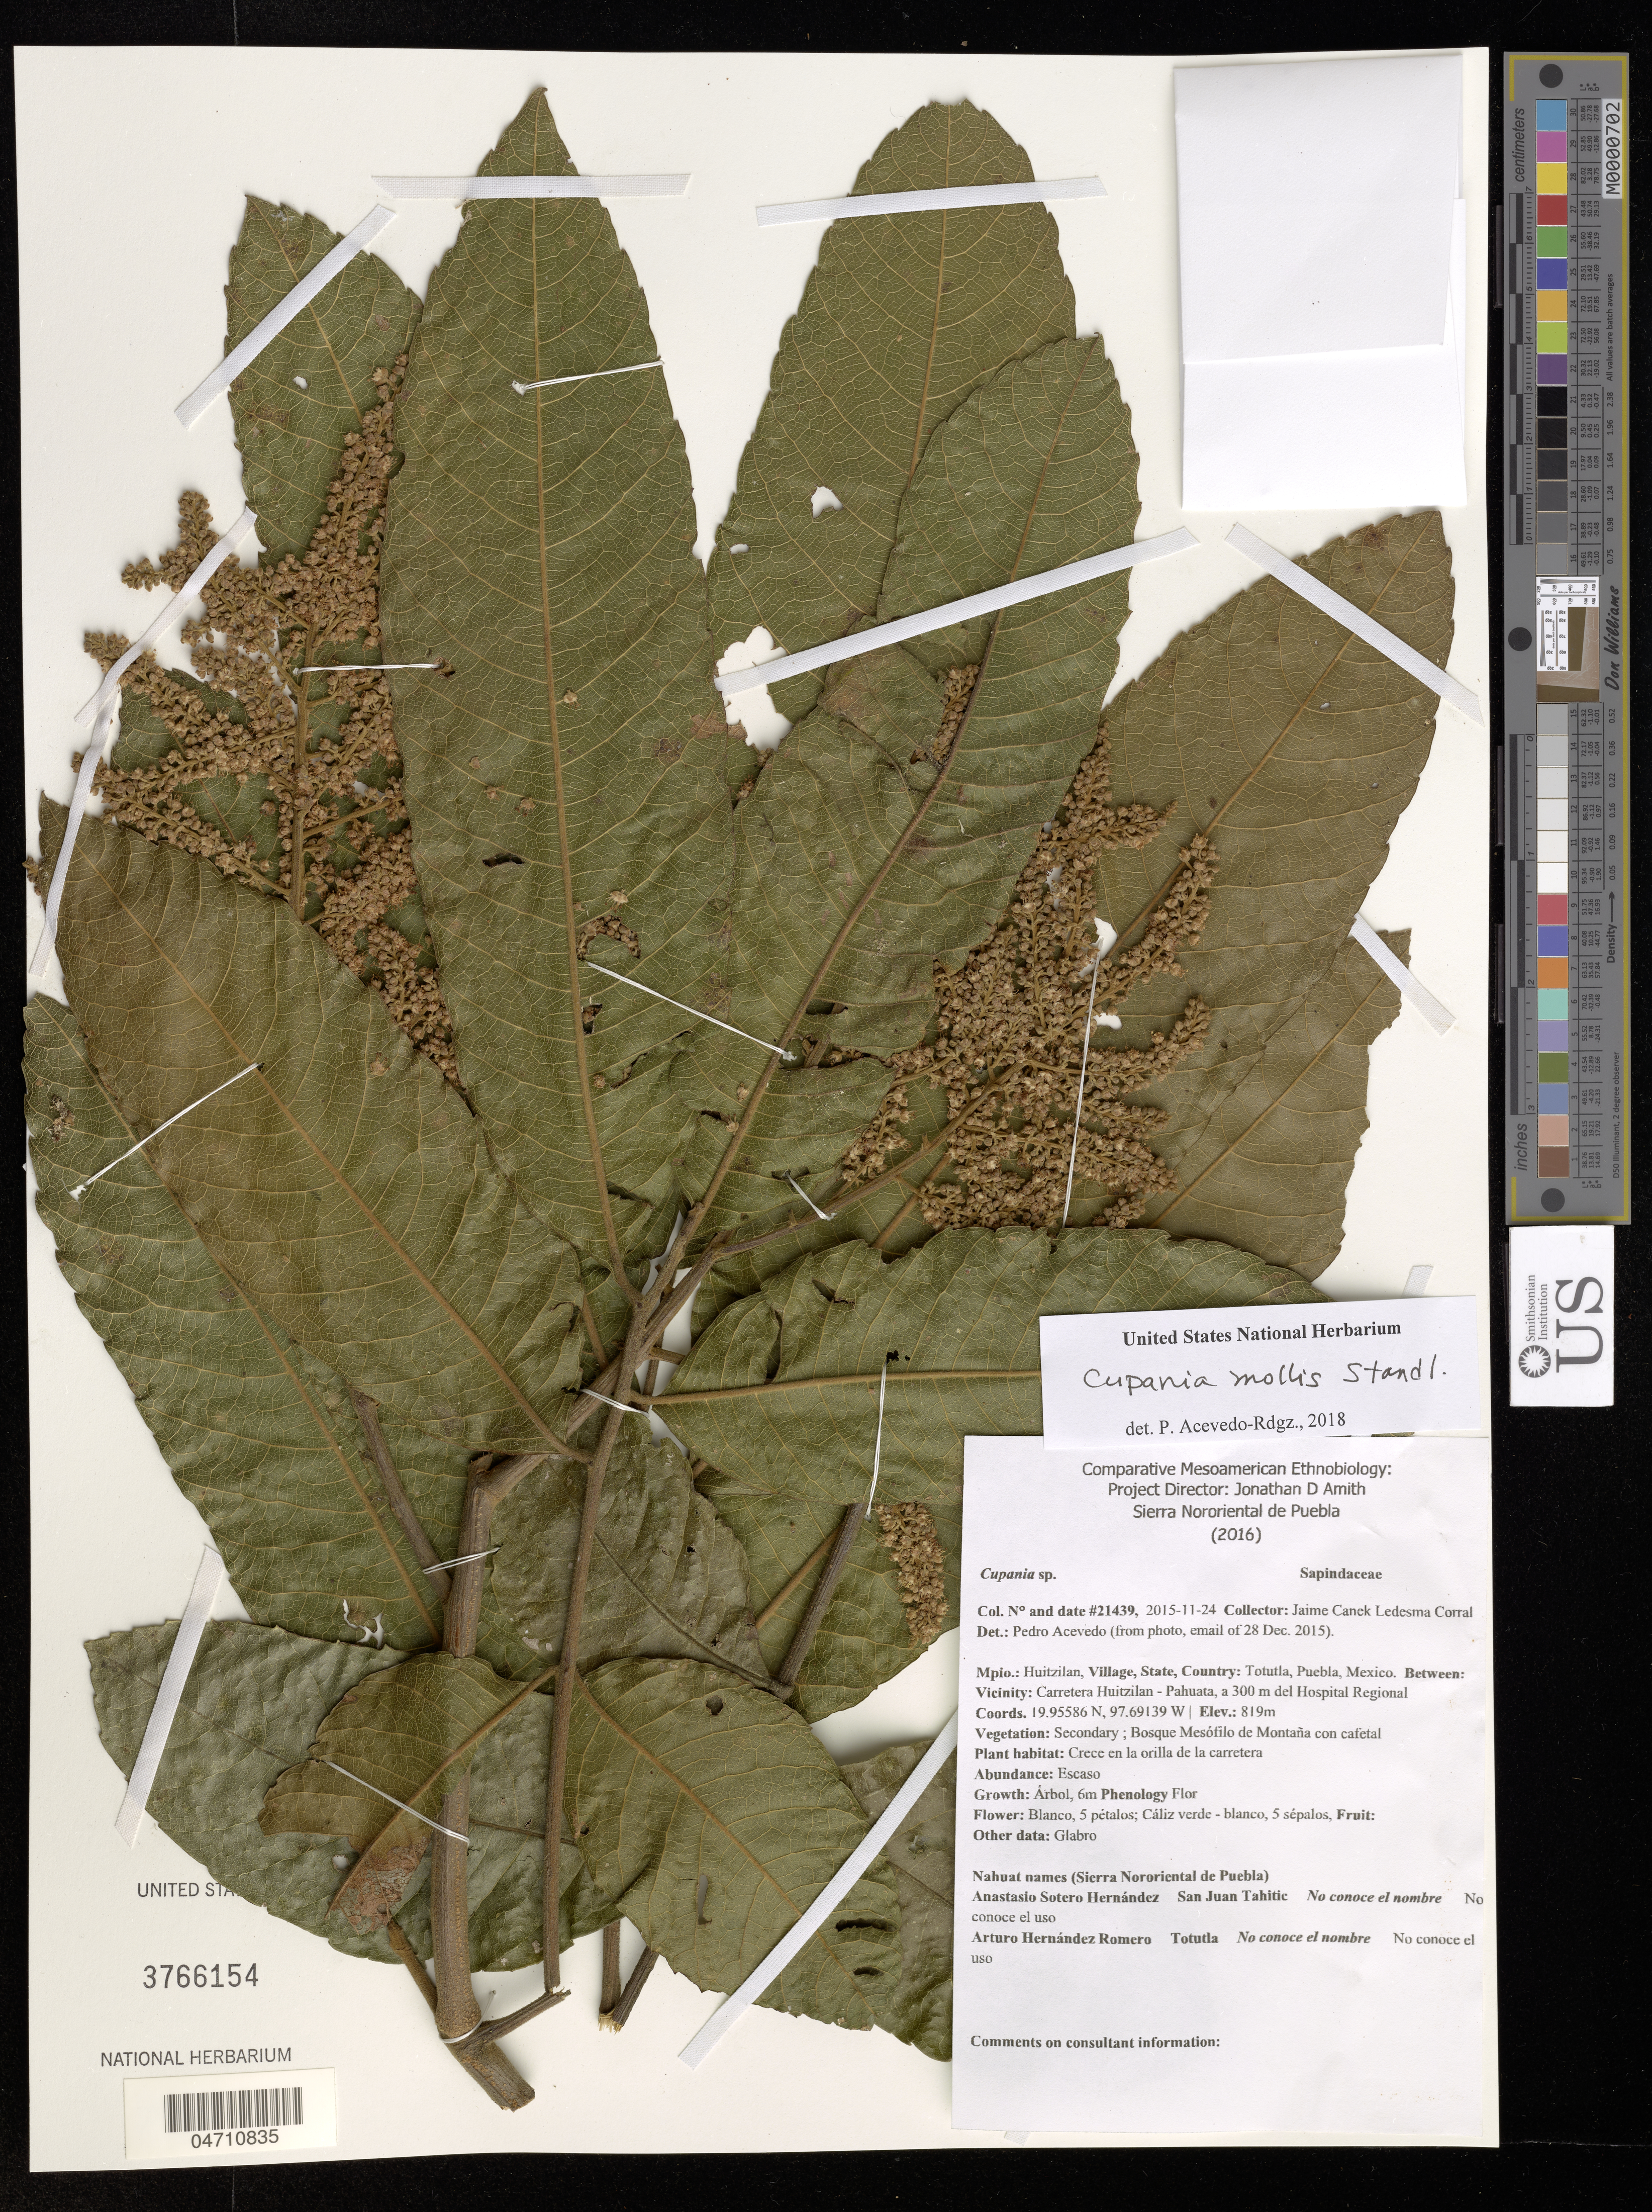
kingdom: Plantae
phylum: Tracheophyta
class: Magnoliopsida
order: Sapindales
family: Sapindaceae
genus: Cupania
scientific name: Cupania mollis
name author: Standl.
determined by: Acevedo-Rodriguez, P., (US), Smithsonian Institution - National Museum of Natural History (UNITED STATES)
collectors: Canek Ledesma C.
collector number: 21439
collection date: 2015-11-24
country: Mexico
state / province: Puebla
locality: Mpio.: Huitzilan, Village: Totutla. Between Vicinity: Carretera Huitzilan - Pahuata, a 300m del Hospital Regional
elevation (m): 819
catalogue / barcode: US 3766154